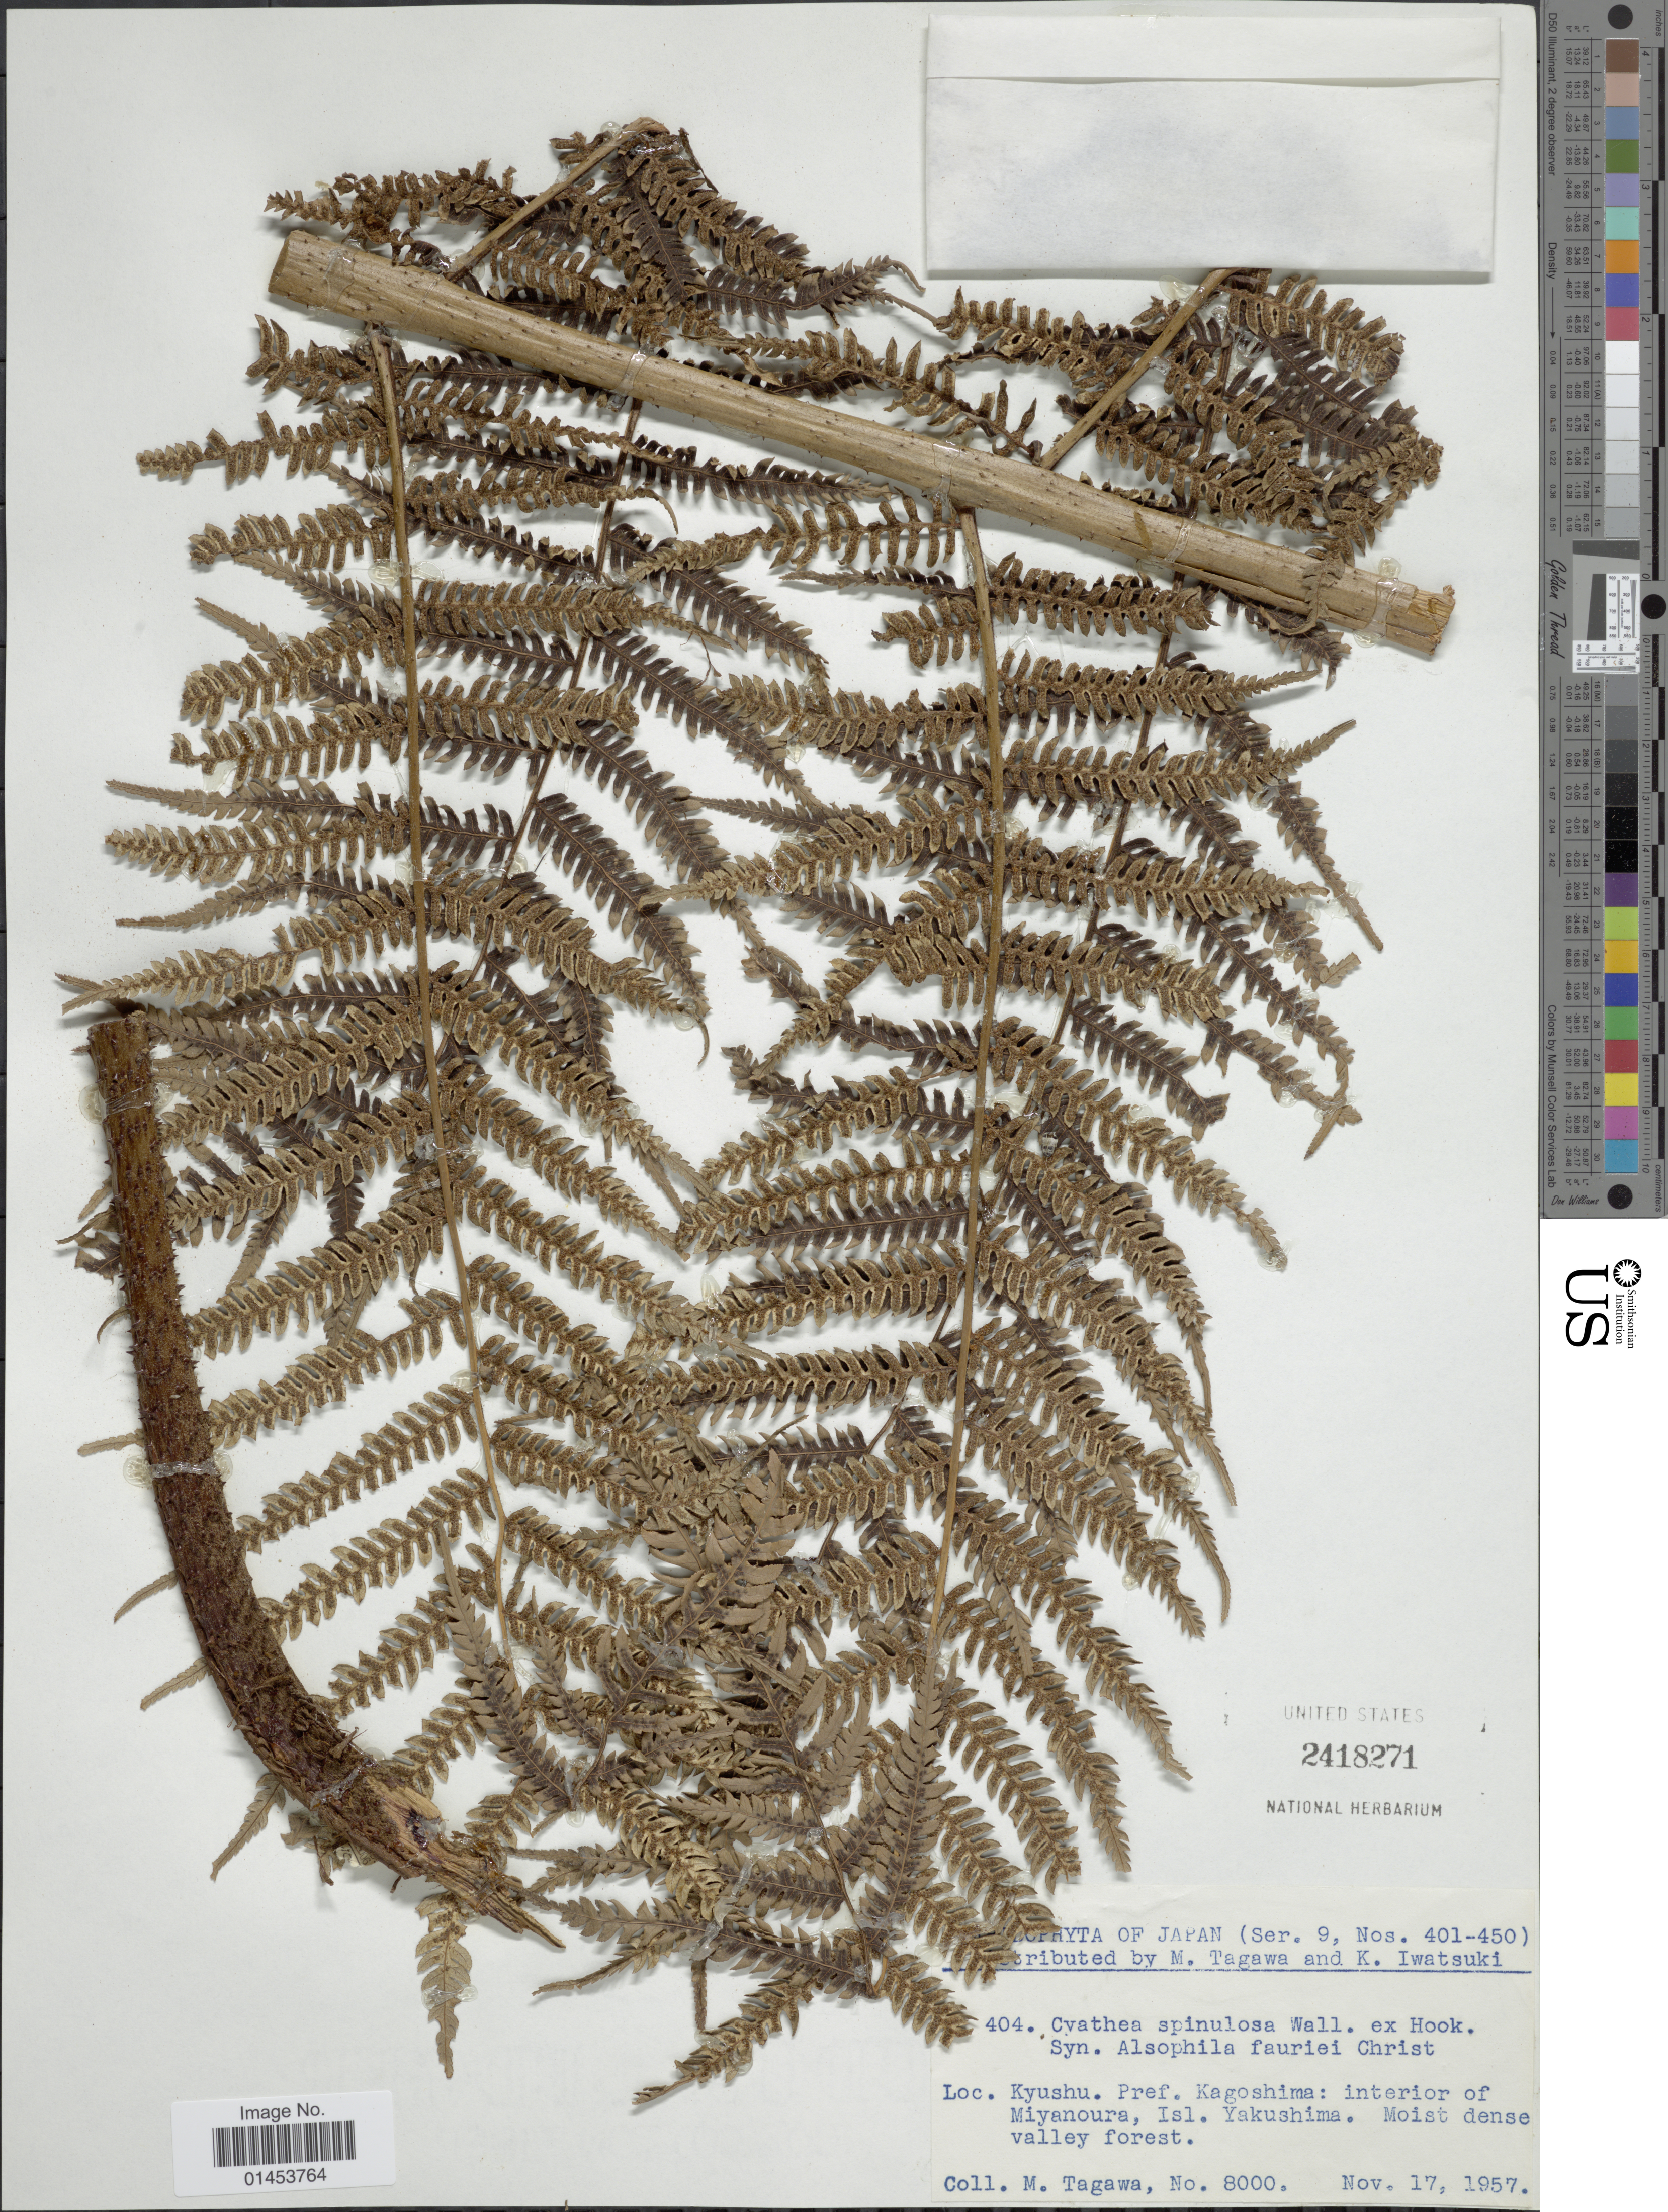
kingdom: Plantae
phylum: Tracheophyta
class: Polypodiopsida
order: Cyatheales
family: Cyatheaceae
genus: Cyathea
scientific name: Cyathea spinulosa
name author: Wall. ex Hook.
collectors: M. Tagawa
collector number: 8000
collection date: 1957-11-17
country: Japan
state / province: Kagosima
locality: Kyushu, pref. Kagoshima: interior of Miyanoura, Isl. Yakushima, moist dense valley forest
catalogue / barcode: US 2418271